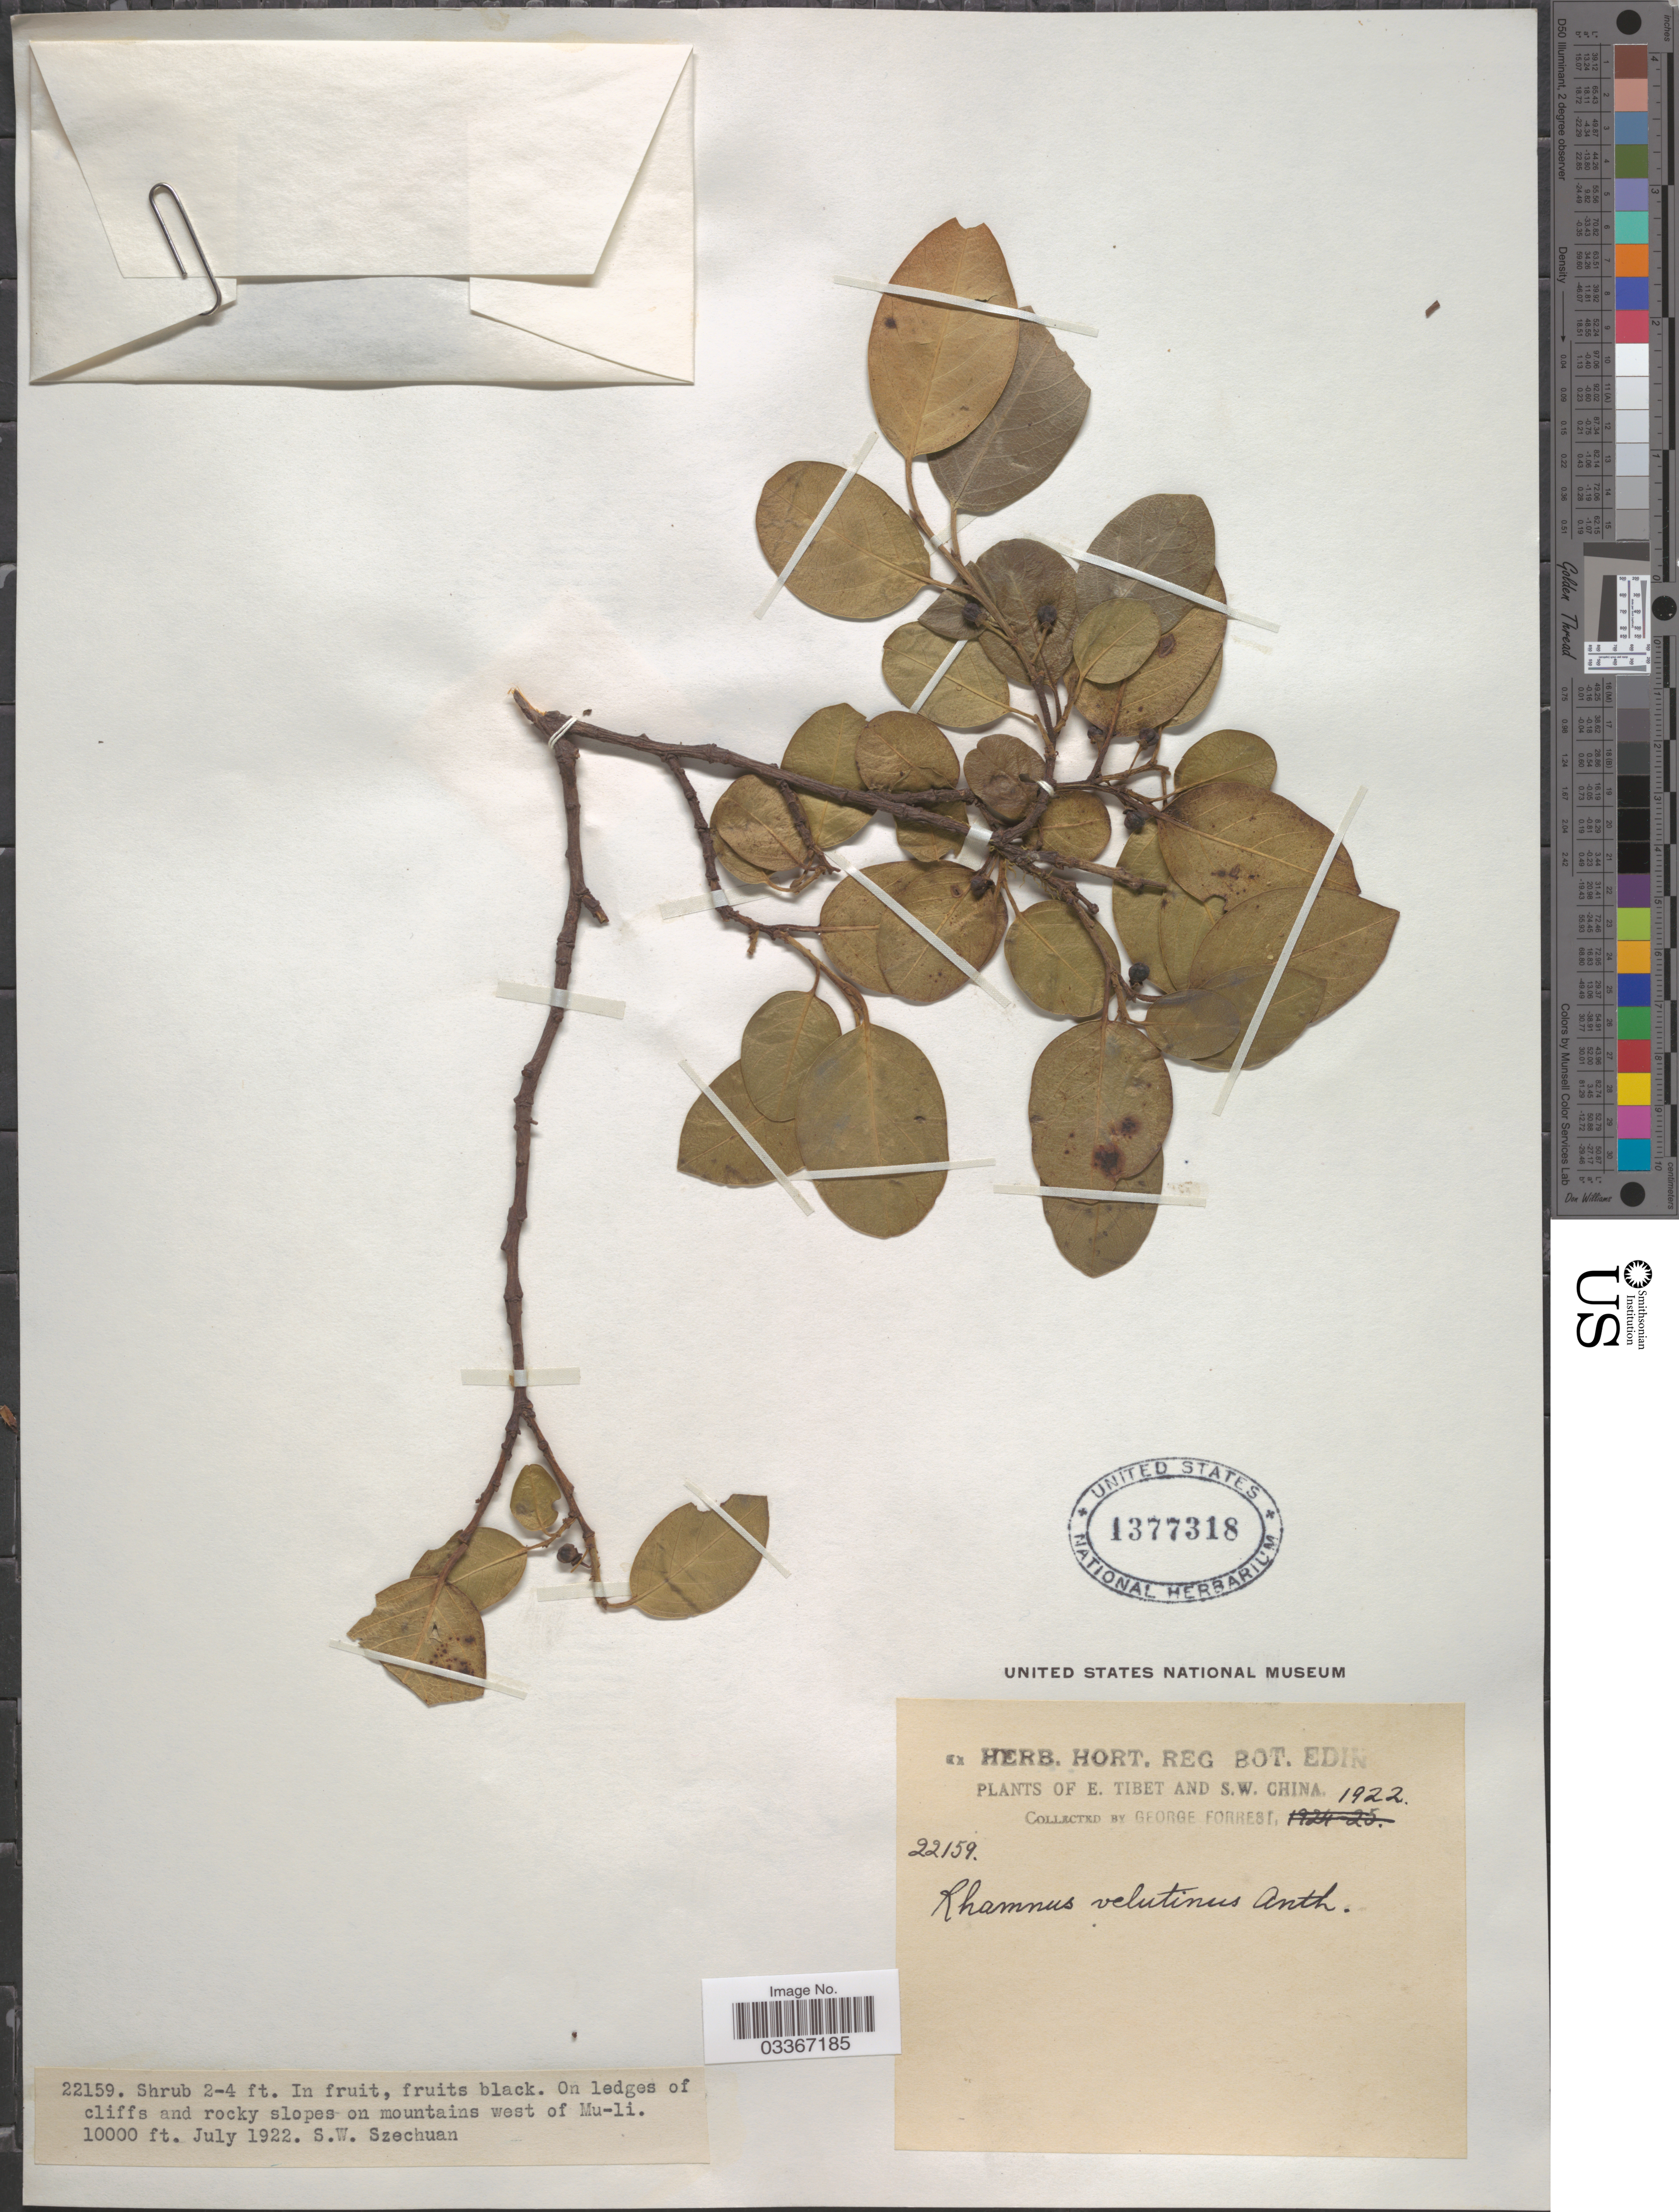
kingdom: Plantae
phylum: Tracheophyta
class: Magnoliopsida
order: Rosales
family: Rhamnaceae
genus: Rhamnus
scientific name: Rhamnus velutina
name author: Boiss.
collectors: G. Forrest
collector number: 22159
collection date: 1922-07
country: China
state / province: Sichuan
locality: E. Tibet and S.W. China. On mountains west of Mu-li. S.W. Szechuan.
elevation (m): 305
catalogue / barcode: US 1377318